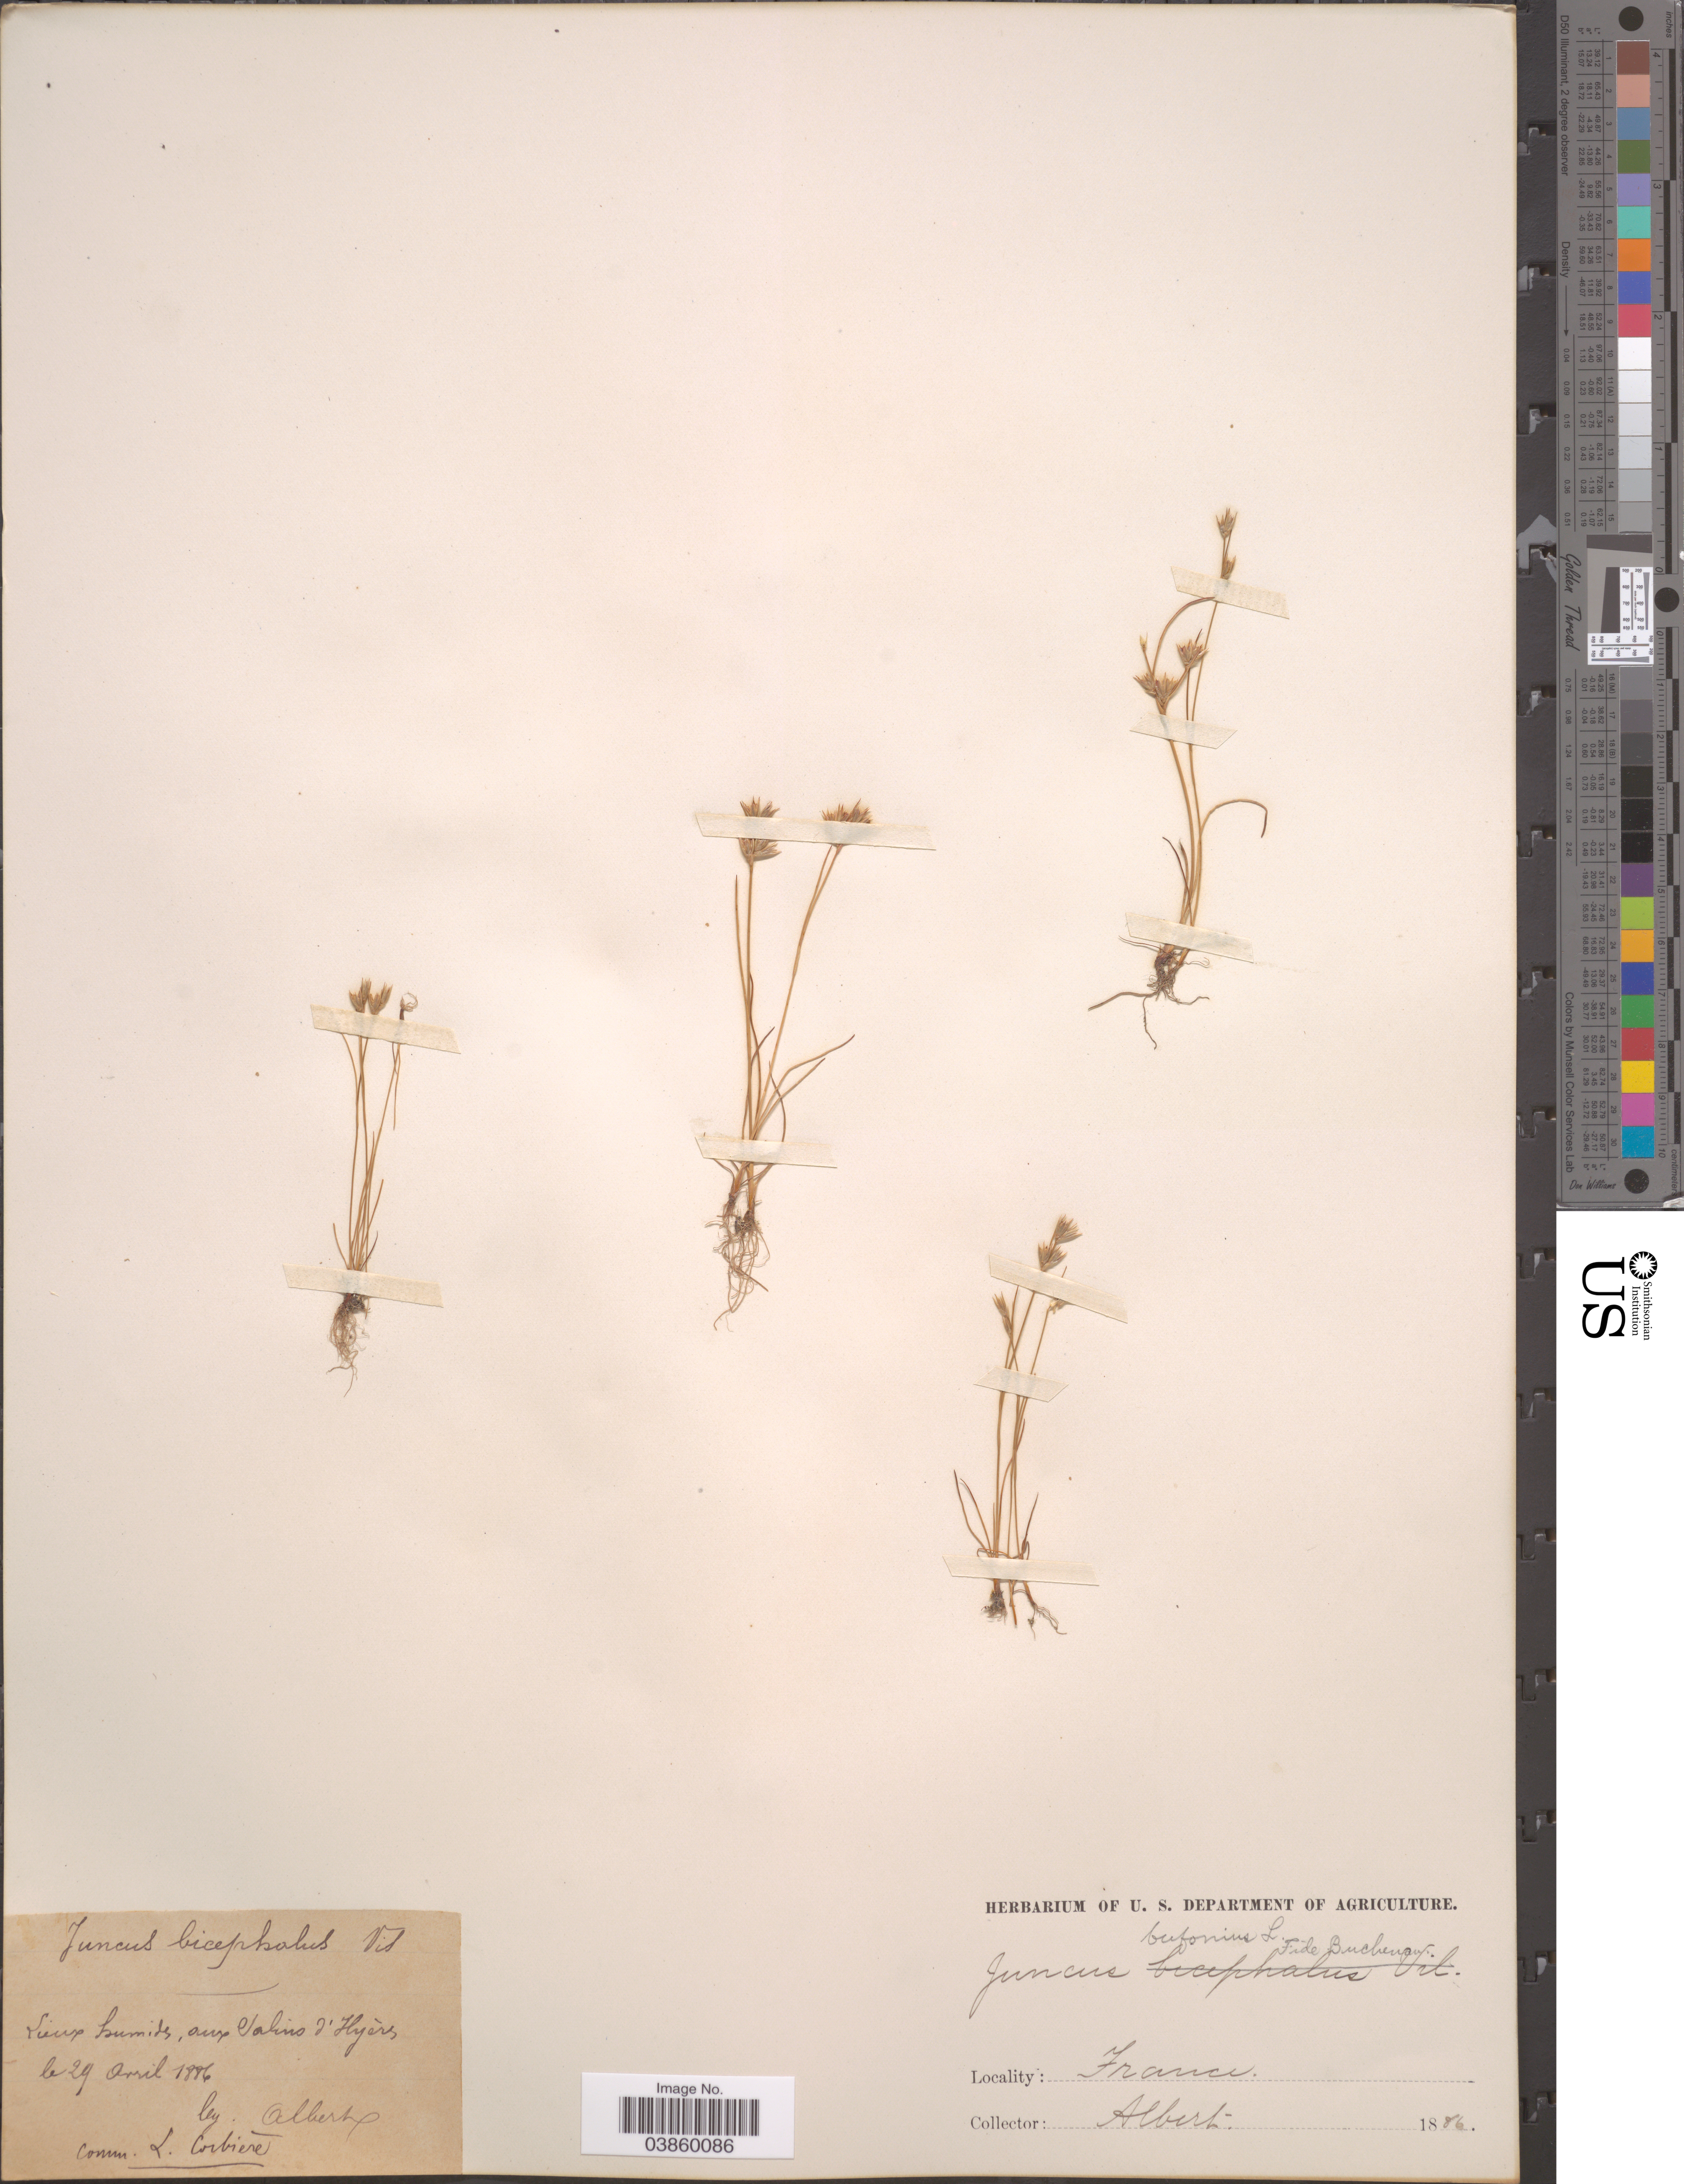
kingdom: Plantae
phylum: Tracheophyta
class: Liliopsida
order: Poales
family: Juncaceae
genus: Juncus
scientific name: Juncus bufonius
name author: L.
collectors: -- Albert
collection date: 1886-04-29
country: France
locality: Lieux humits, aux Salins d'Hyères.